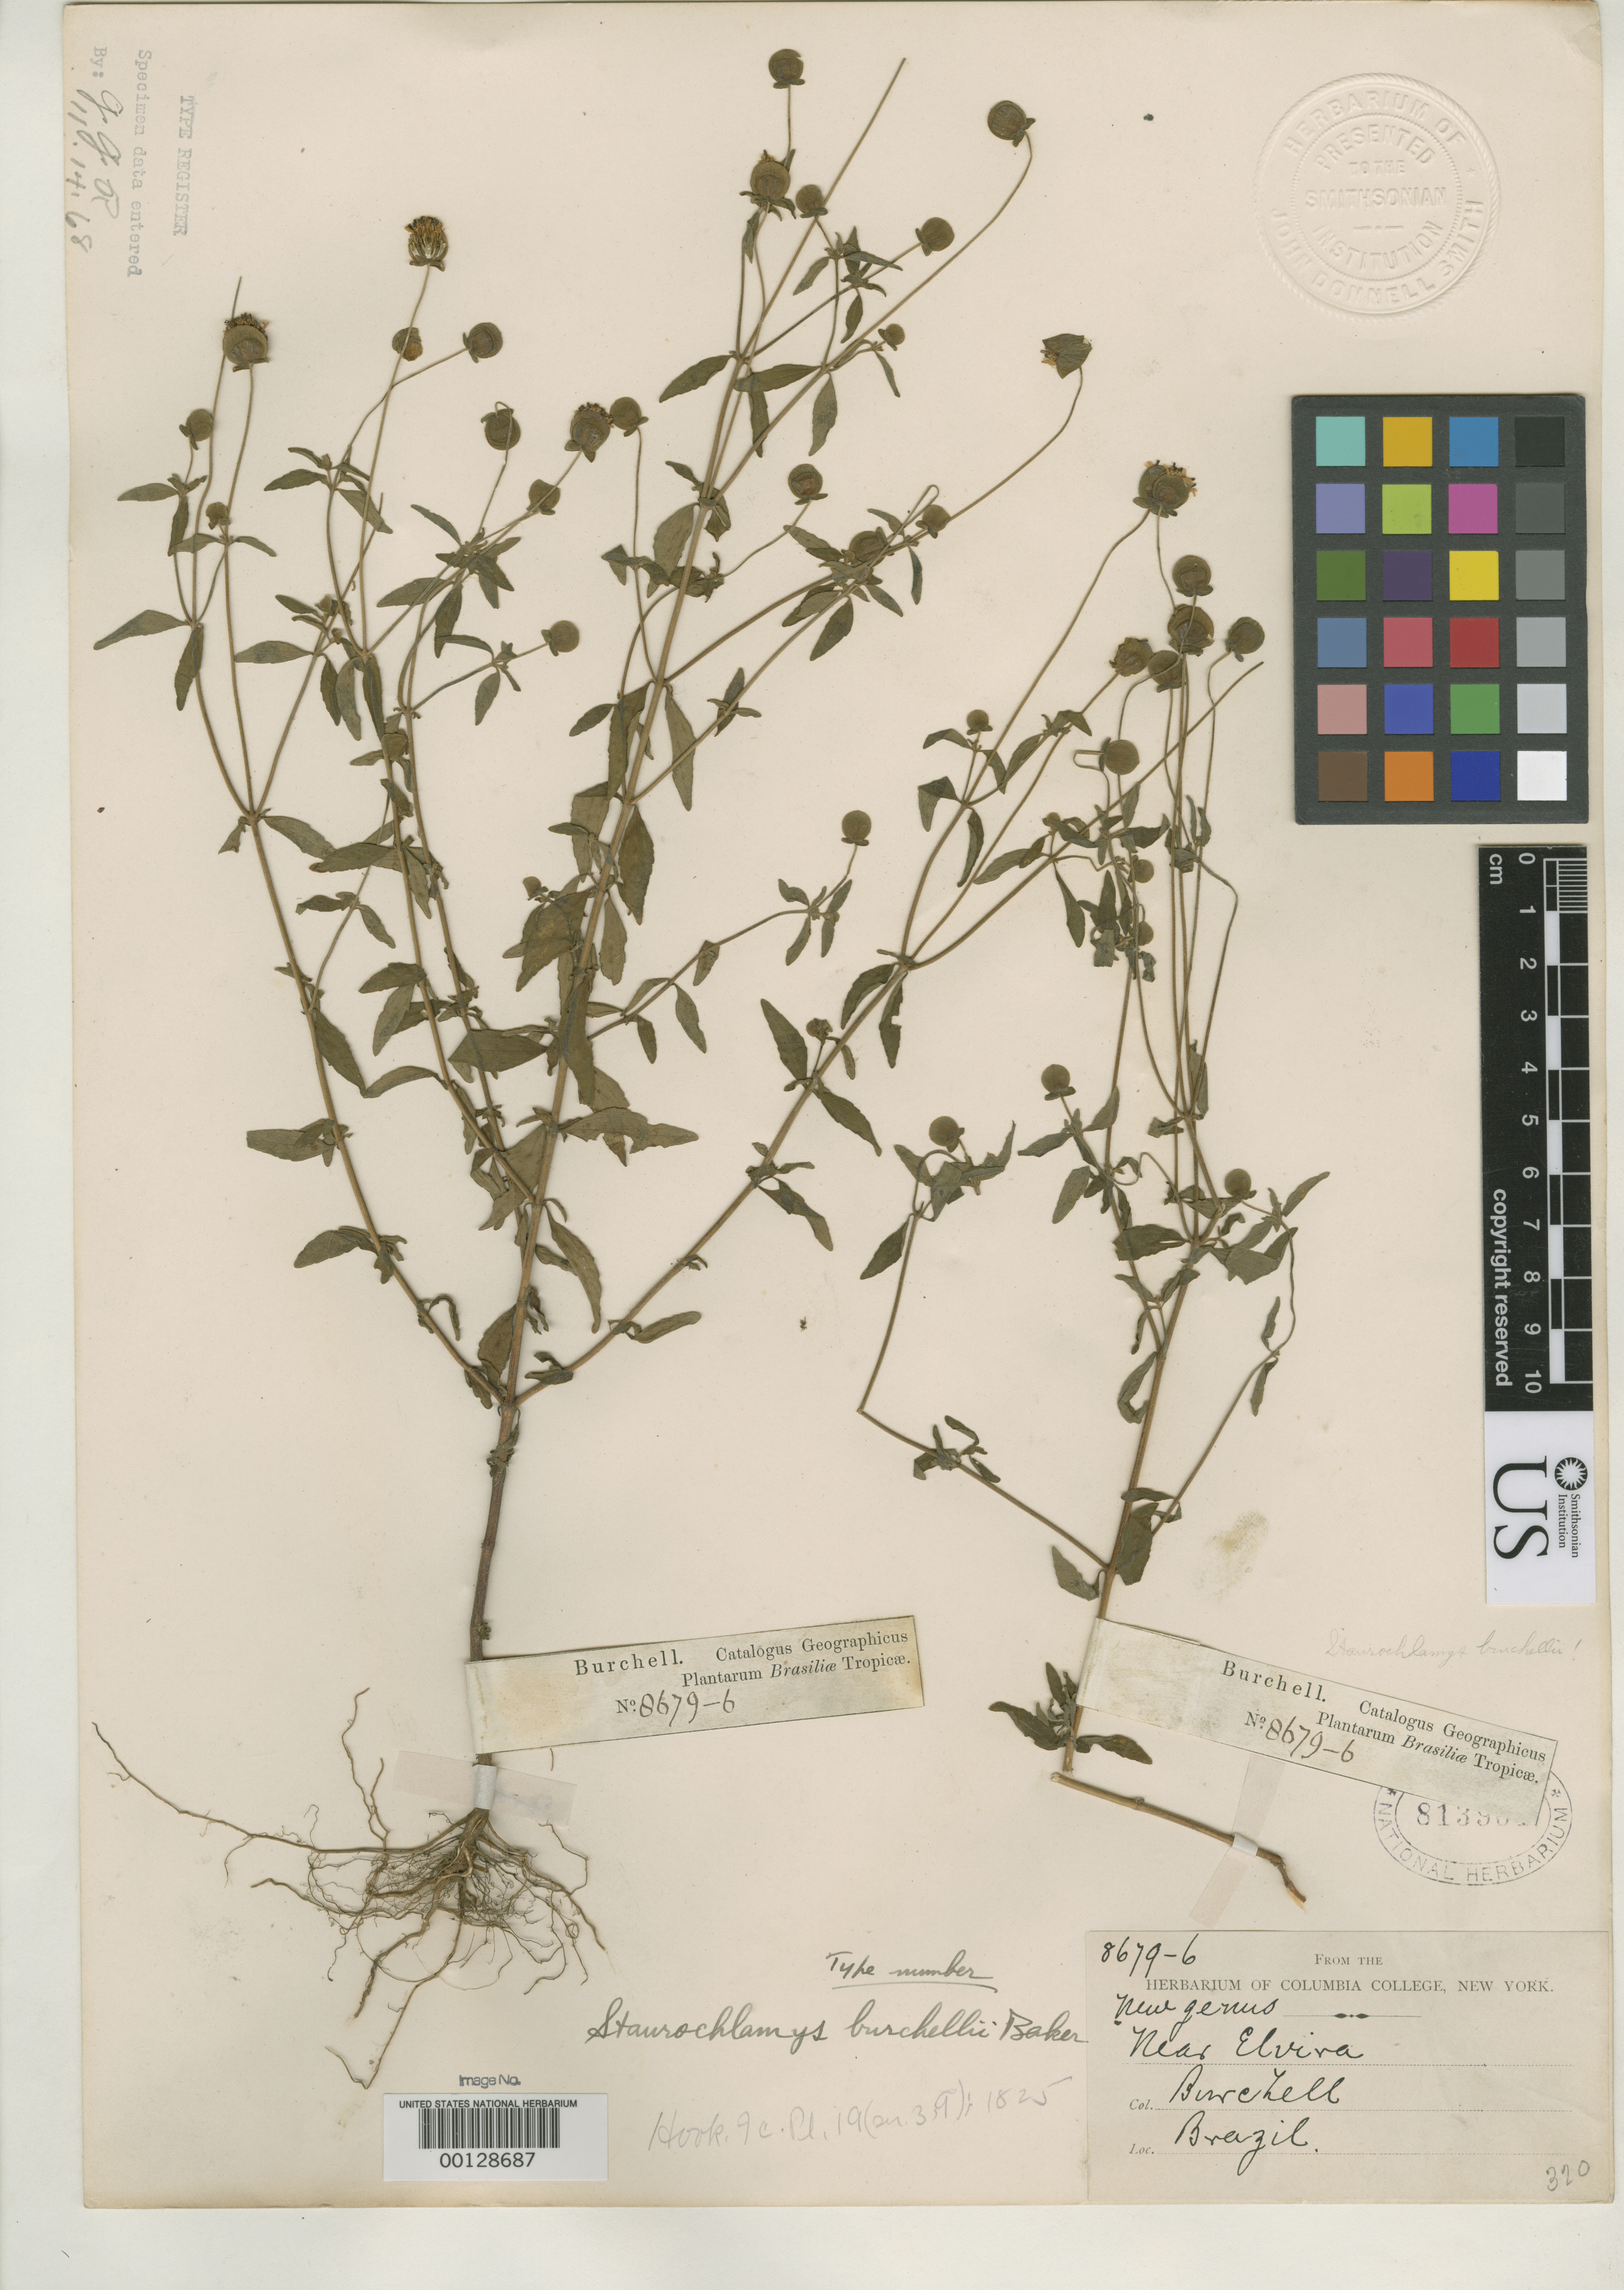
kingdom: Plantae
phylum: Tracheophyta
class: Magnoliopsida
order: Asterales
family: Asteraceae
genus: Staurochlamys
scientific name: Staurochlamys burchellii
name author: Baker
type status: Isotype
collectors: W. J. Burchell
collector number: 8679-6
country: Brazil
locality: Elvira - Porto Real.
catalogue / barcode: US 813964